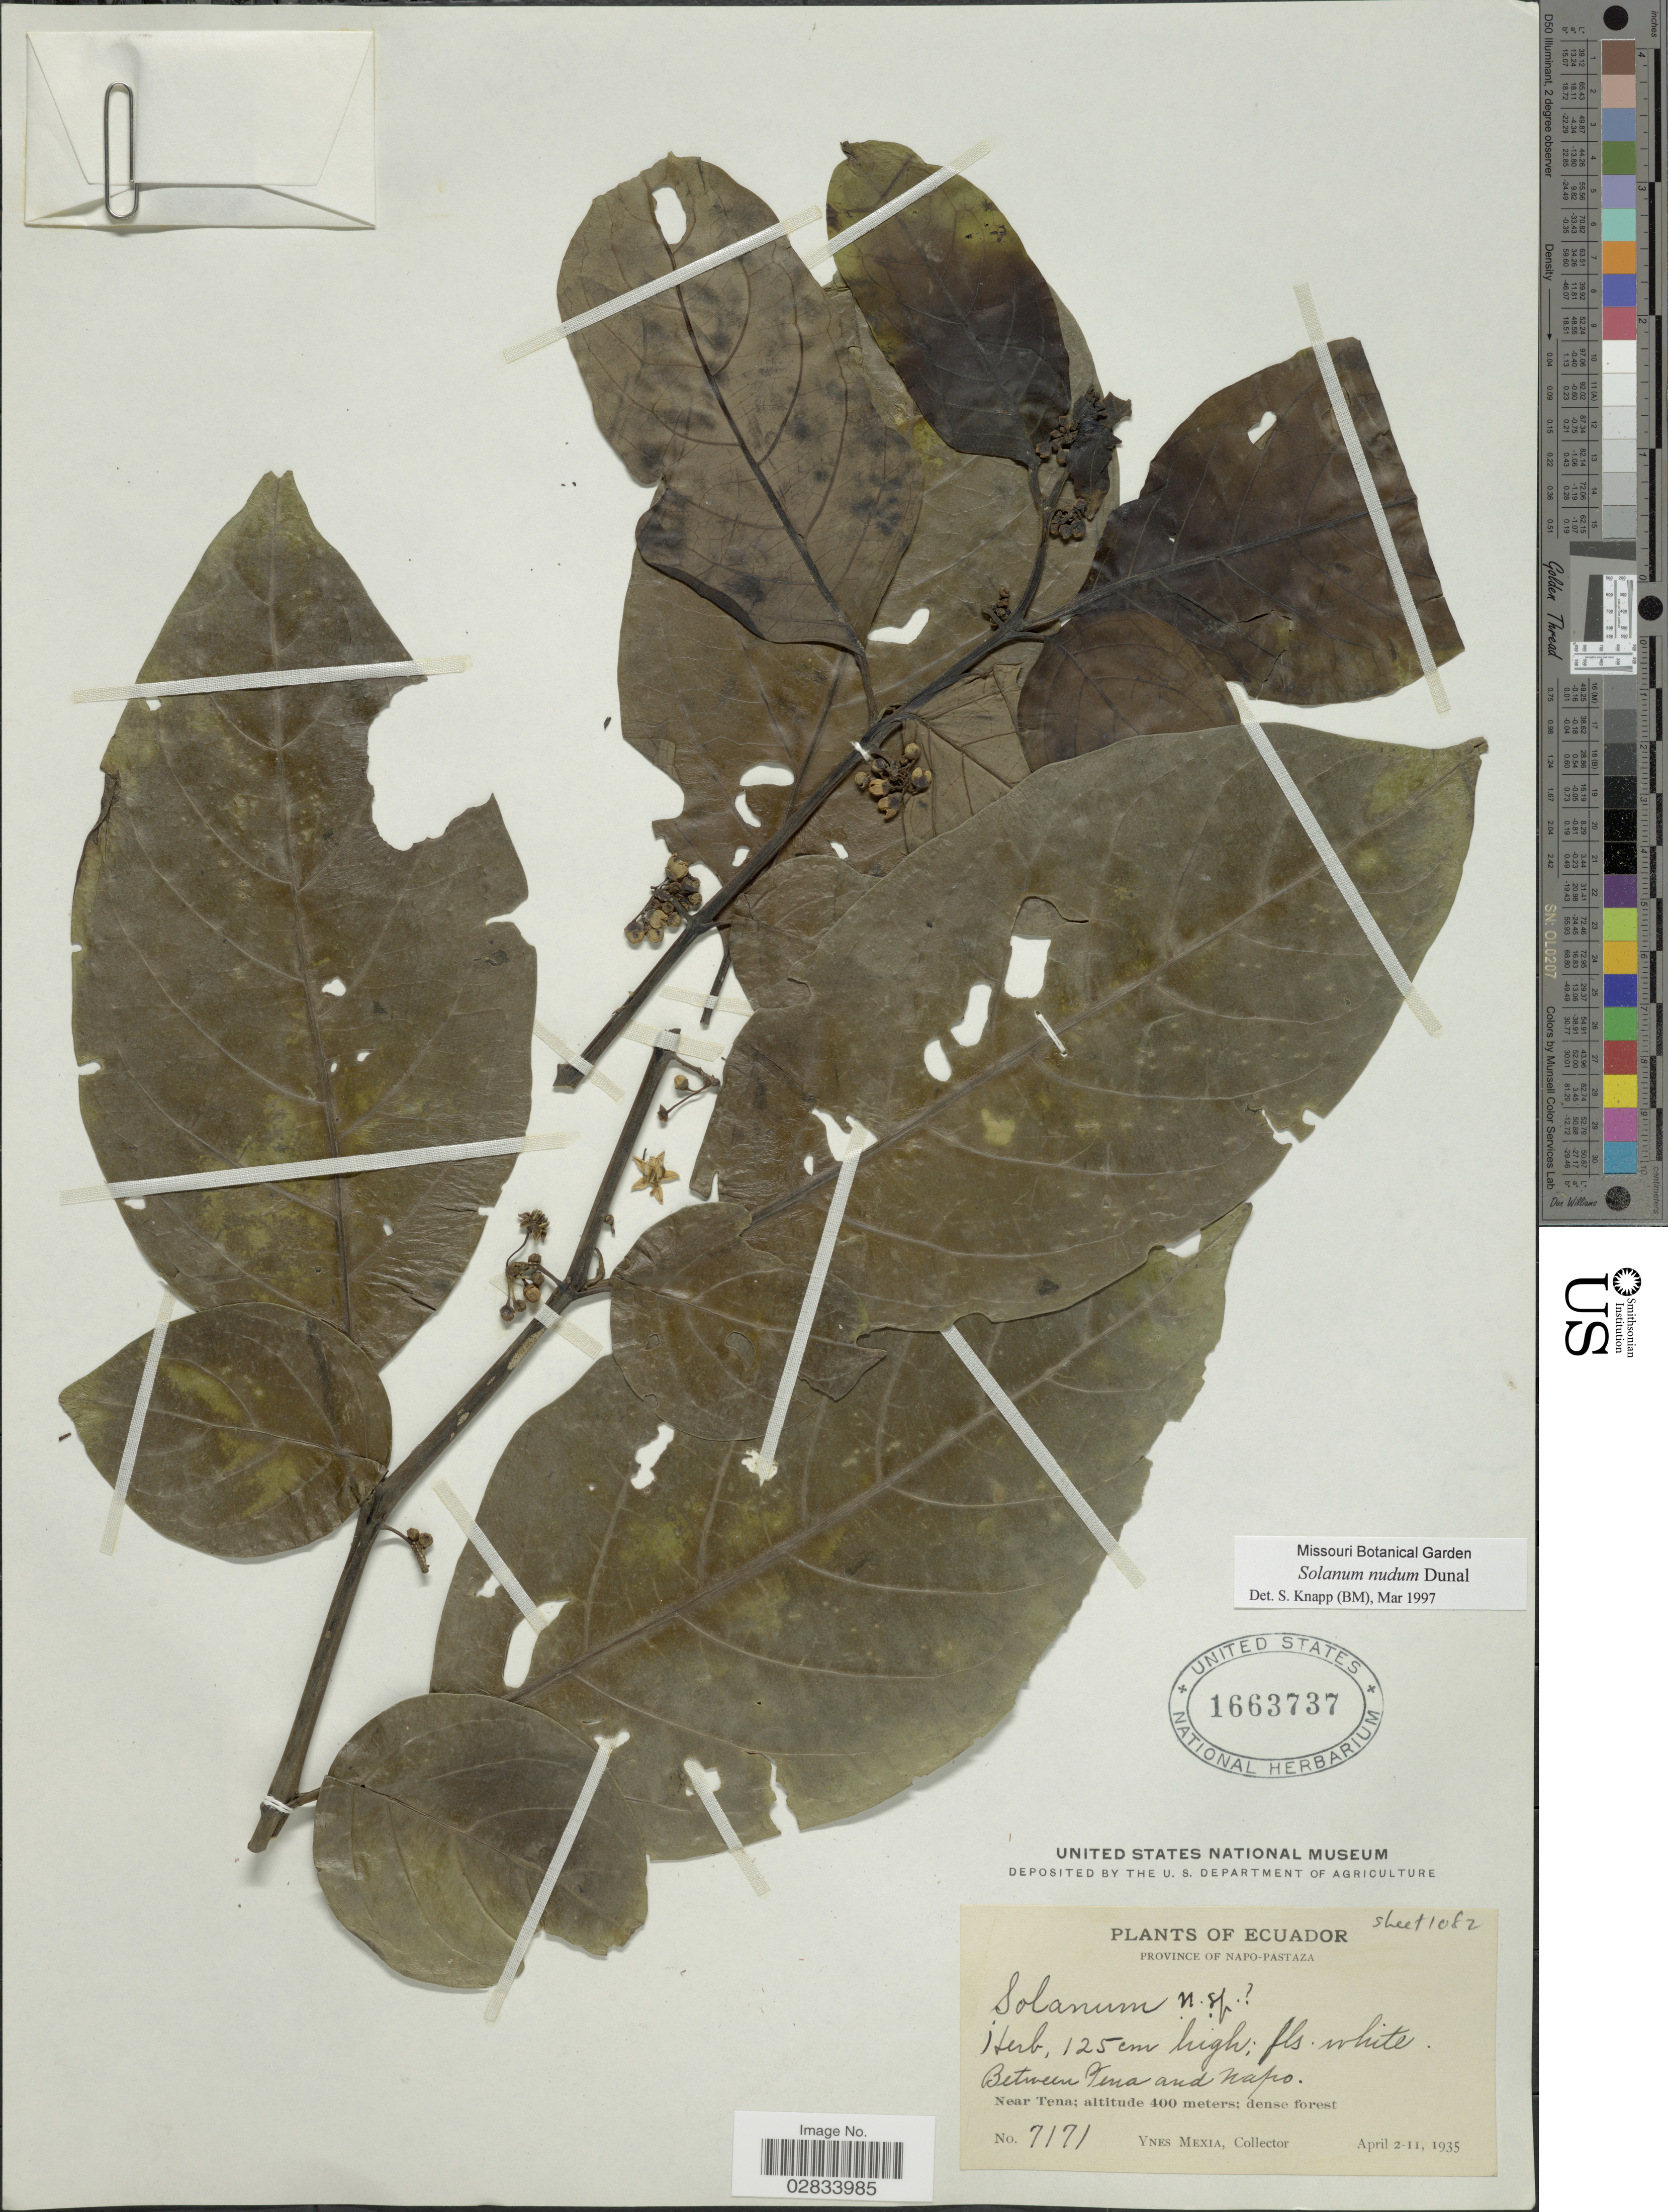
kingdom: Plantae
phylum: Tracheophyta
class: Magnoliopsida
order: Solanales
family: Solanaceae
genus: Solanum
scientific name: Solanum nudum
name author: Dunal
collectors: Y. Mexia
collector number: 7171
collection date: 1935-04-02/1935-04-11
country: Ecuador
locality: Province of Napo-Pastaza, Between Tena and Napo, Near Tena.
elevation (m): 400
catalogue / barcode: US 1663737